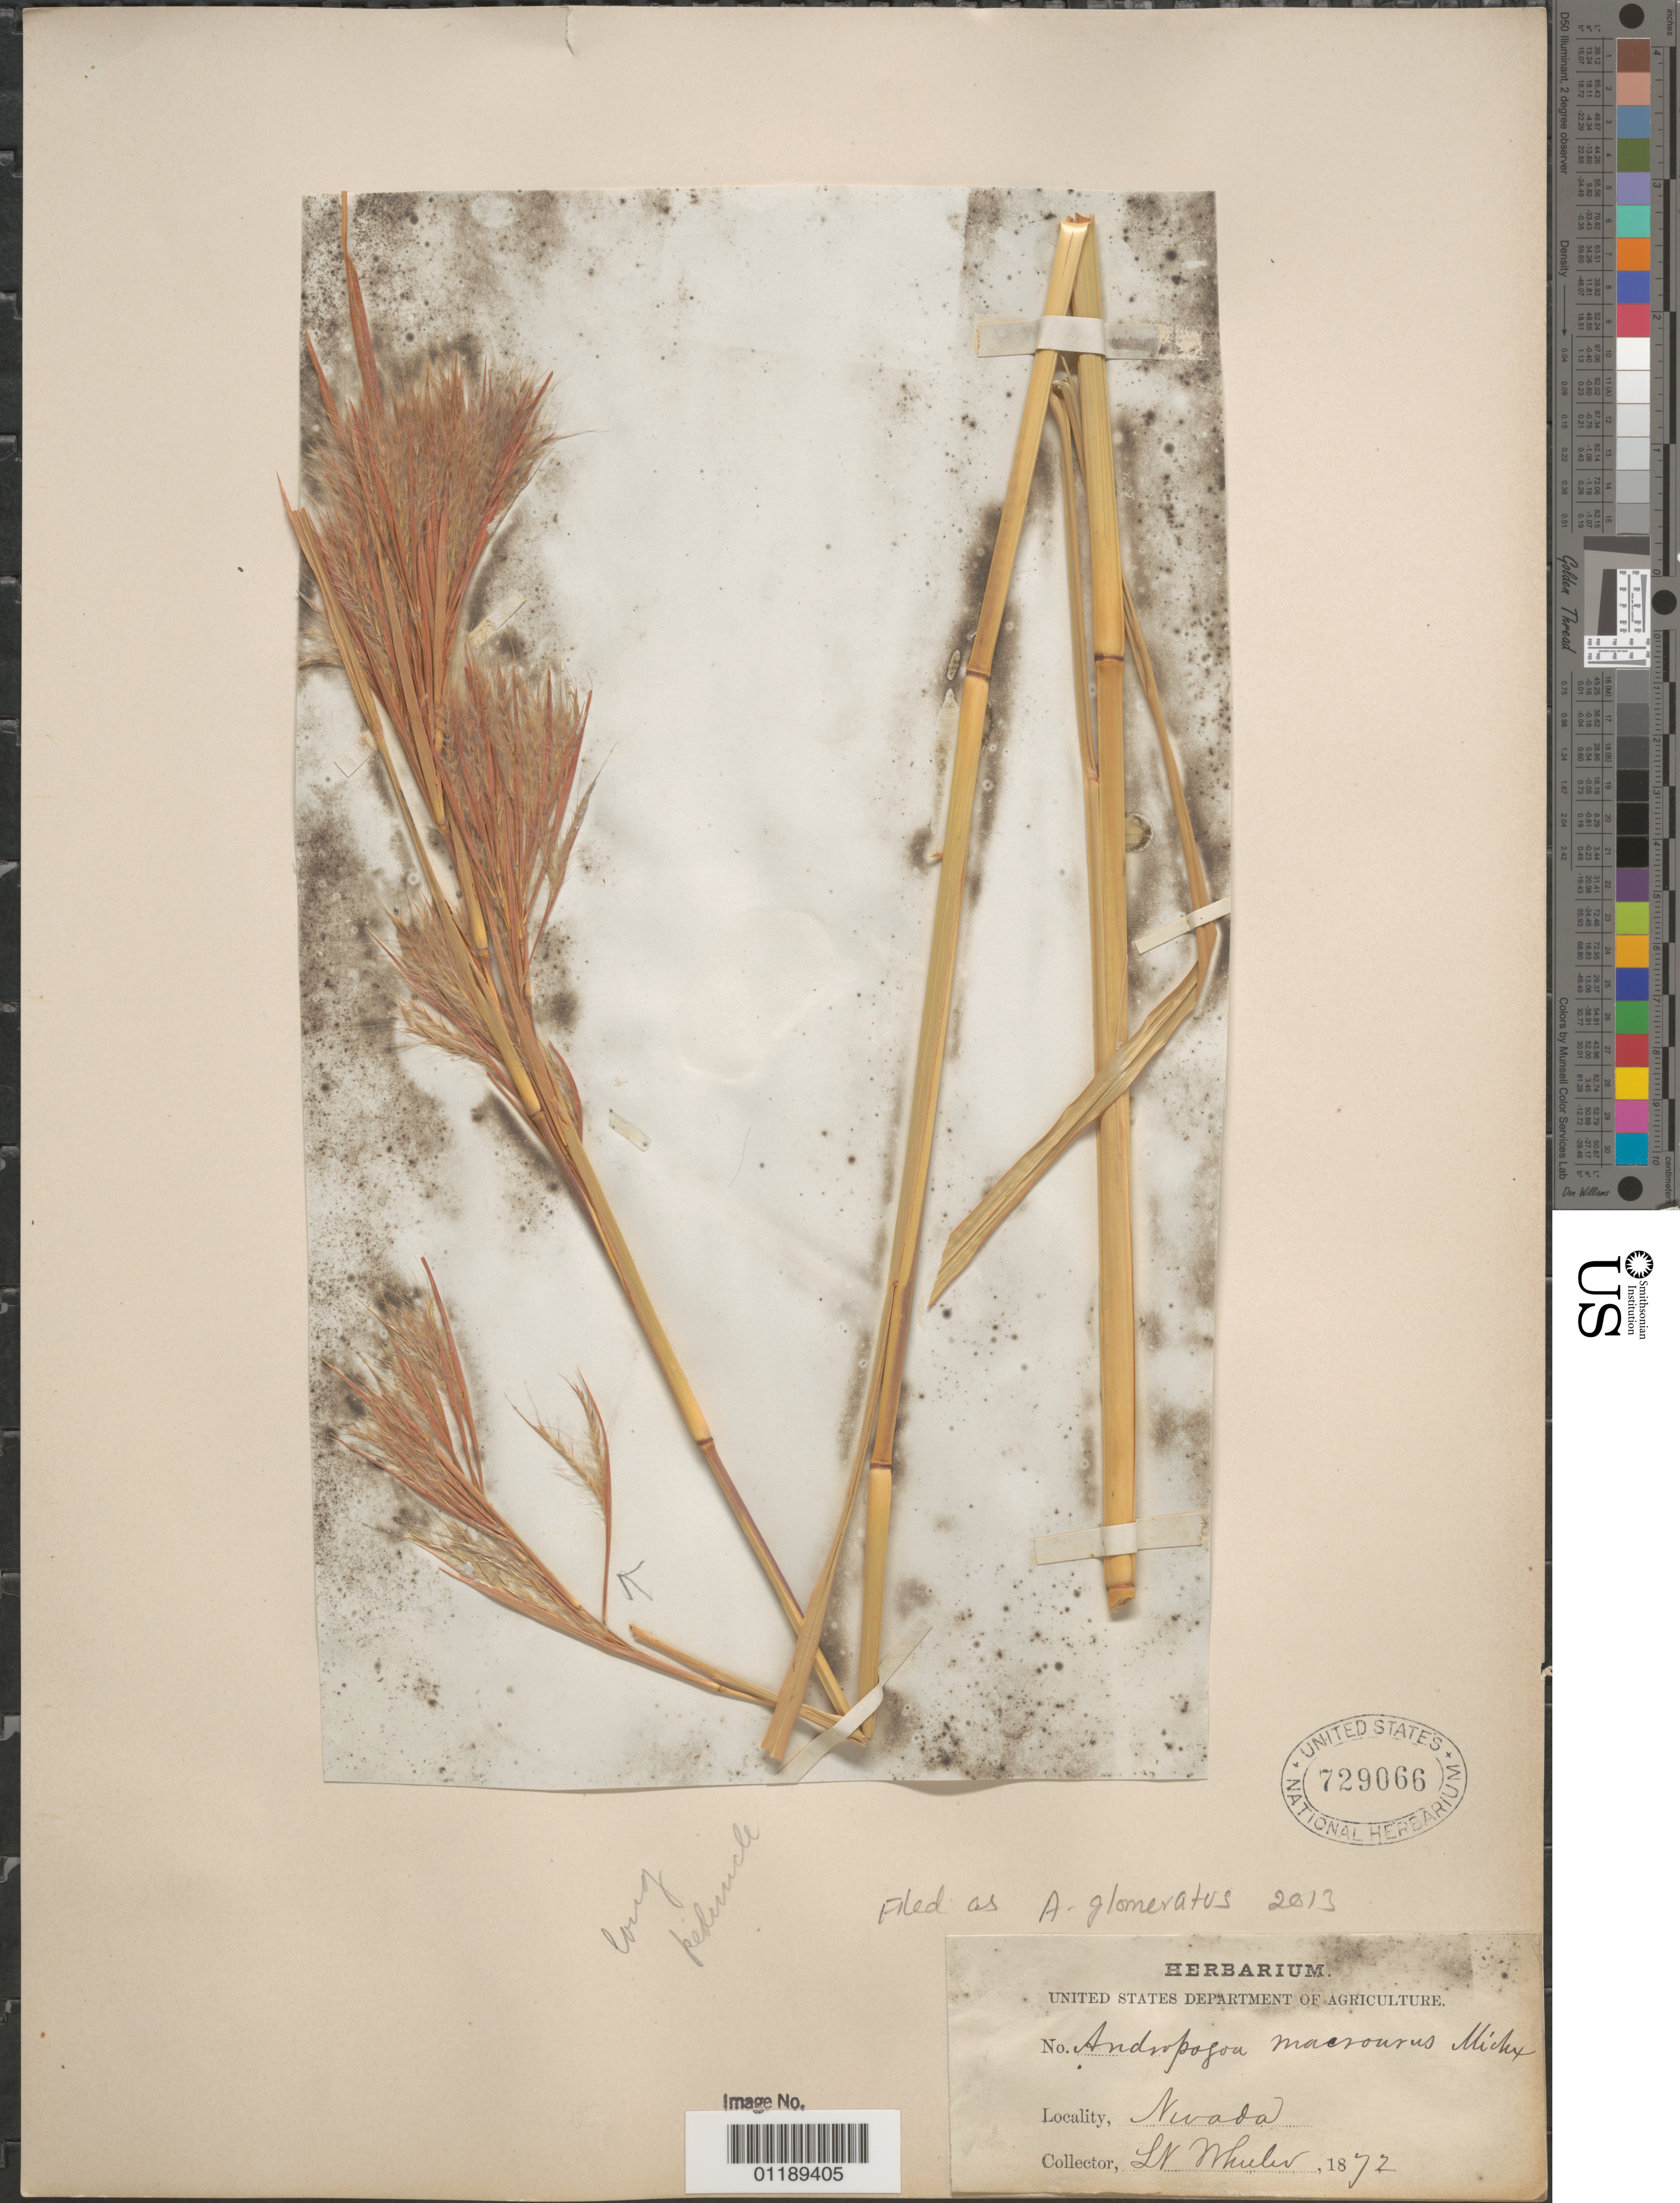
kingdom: Plantae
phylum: Tracheophyta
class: Liliopsida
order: Poales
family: Poaceae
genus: Andropogon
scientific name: Andropogon glomeratus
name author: (Walter) Britton, Stearns & Poggenb.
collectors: -- Wheeler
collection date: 1872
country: United States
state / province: Nevada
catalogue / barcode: US 729066